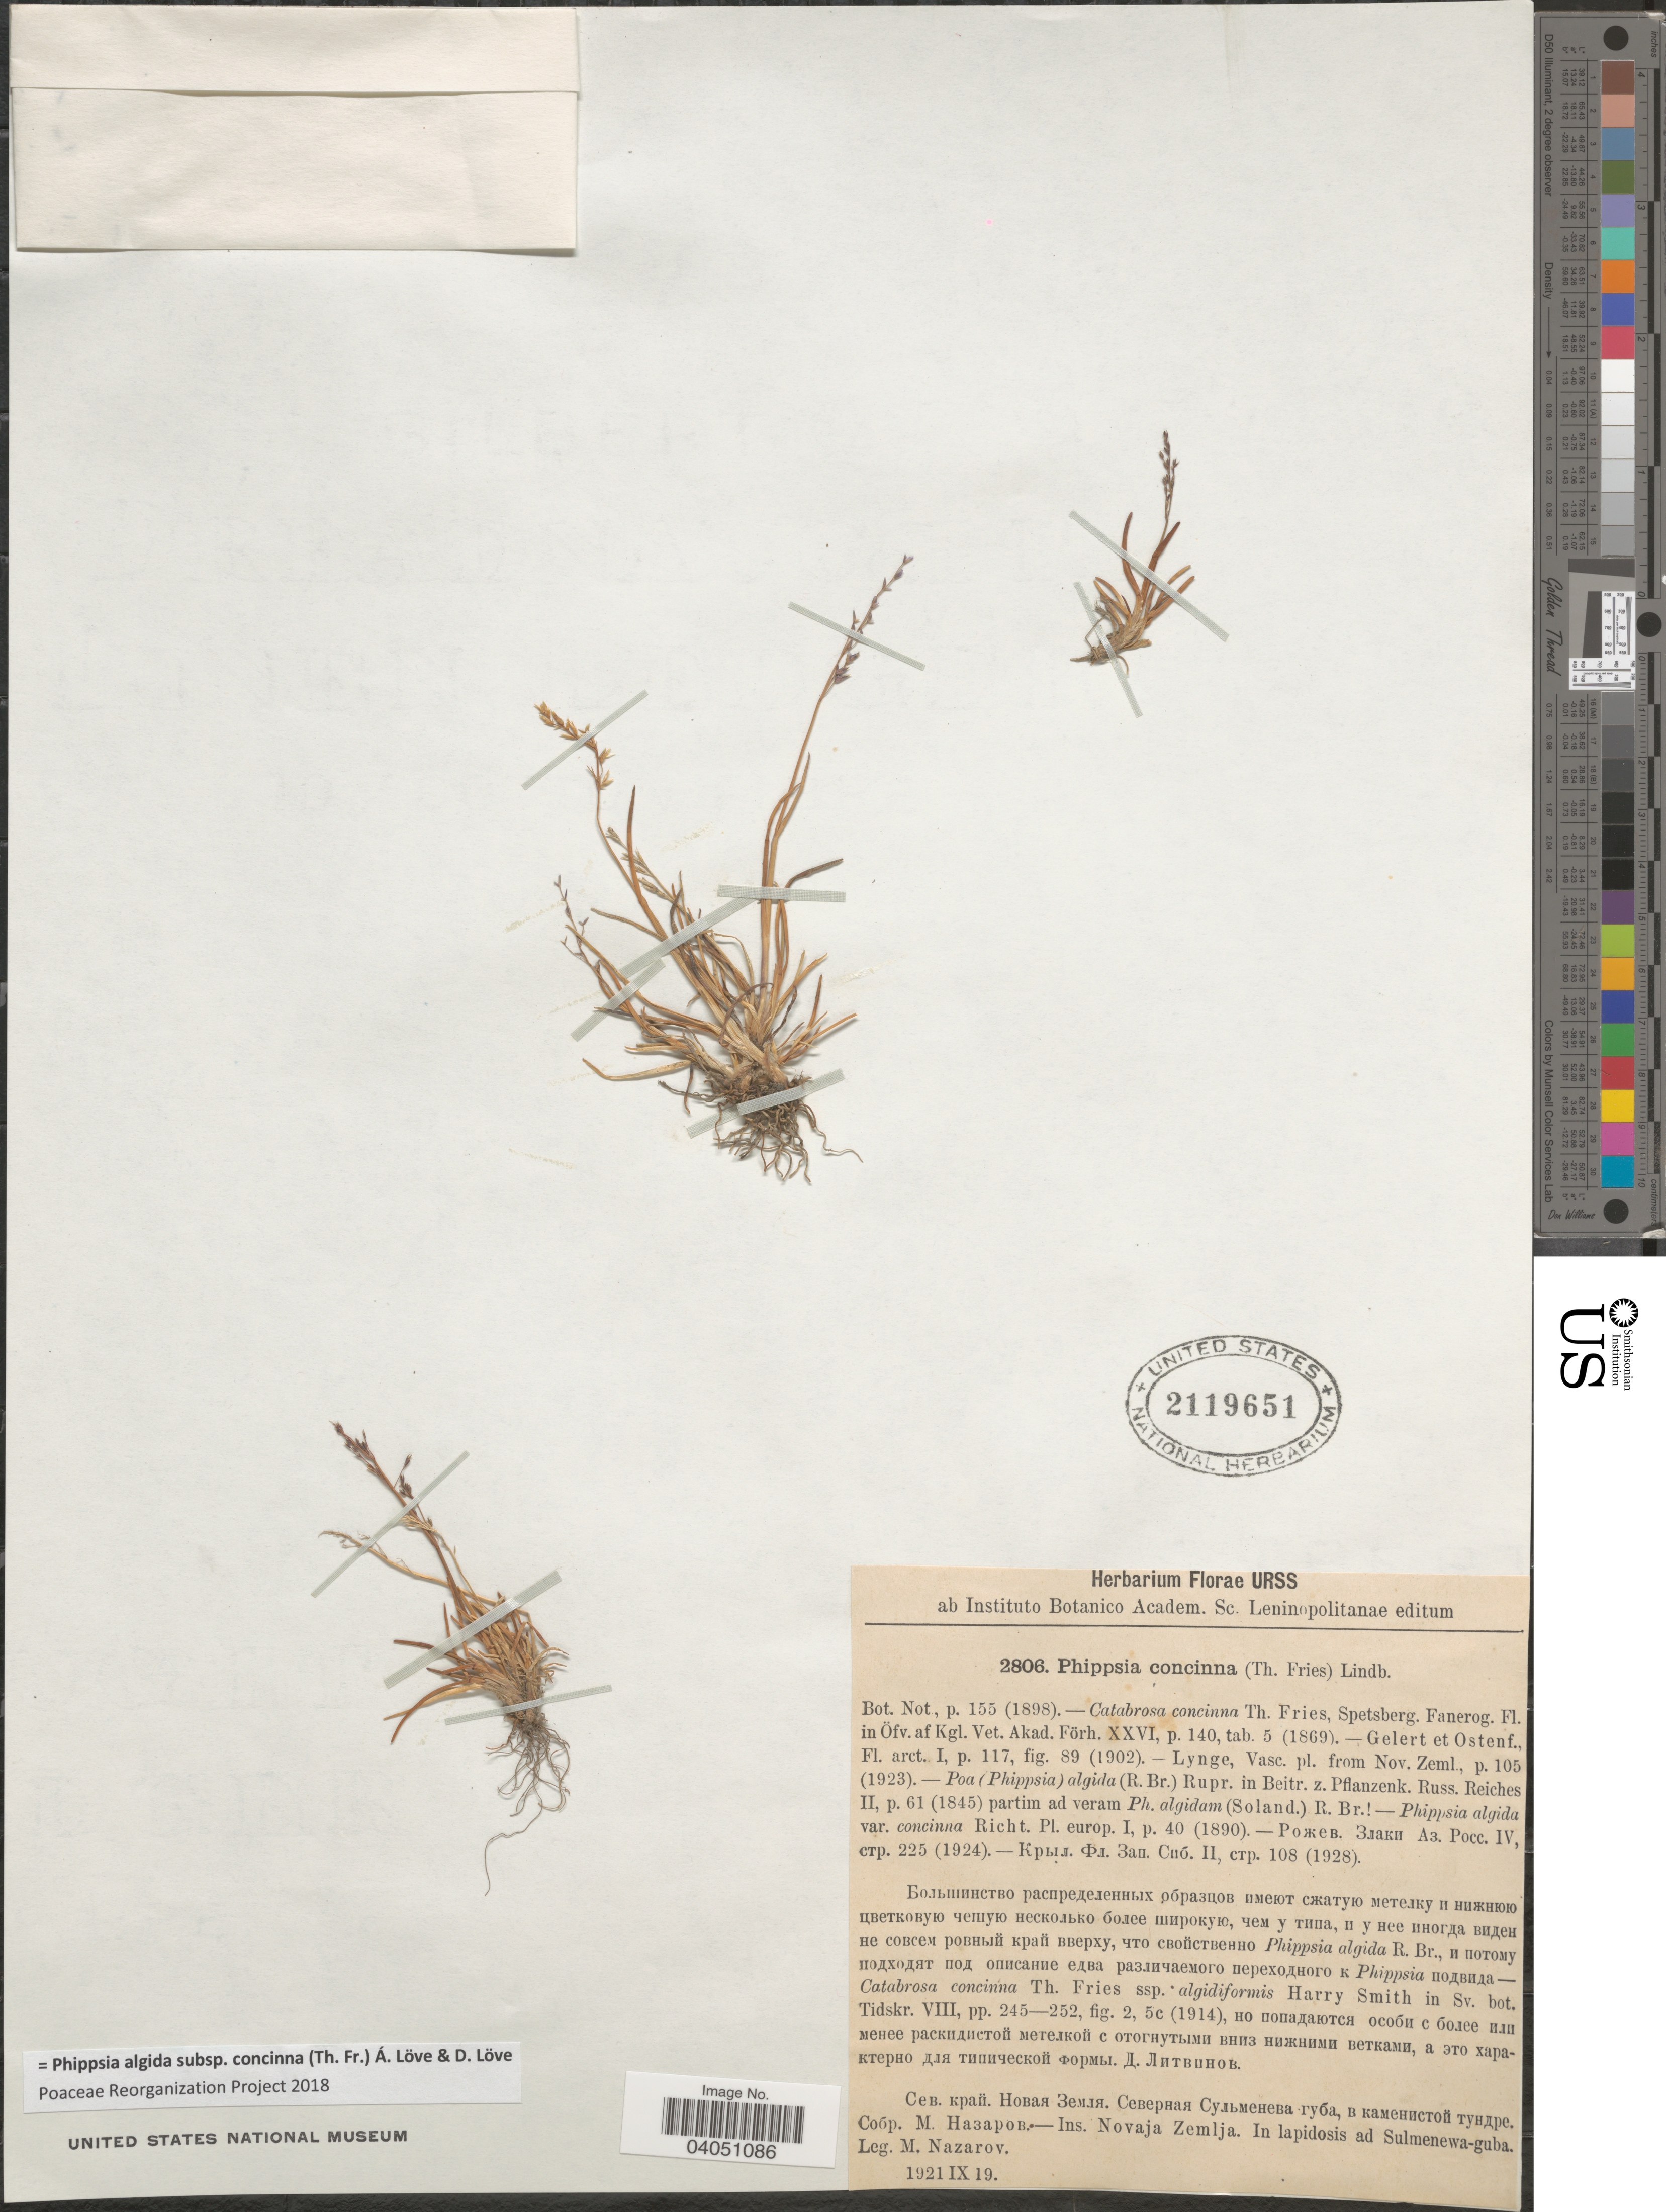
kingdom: Plantae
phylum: Tracheophyta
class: Liliopsida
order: Poales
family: Poaceae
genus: Phippsia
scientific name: Phippsia algida subsp. concinna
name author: (Th. Fr.) Á. Löve & D. Löve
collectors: M. Nazarov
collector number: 2806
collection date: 1921-09-19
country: Russian Federation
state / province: Arkhangelsk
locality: Ins. Novaja Zemlja. In lapidosis ad Sulmenewa-guba.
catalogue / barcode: US 2119651